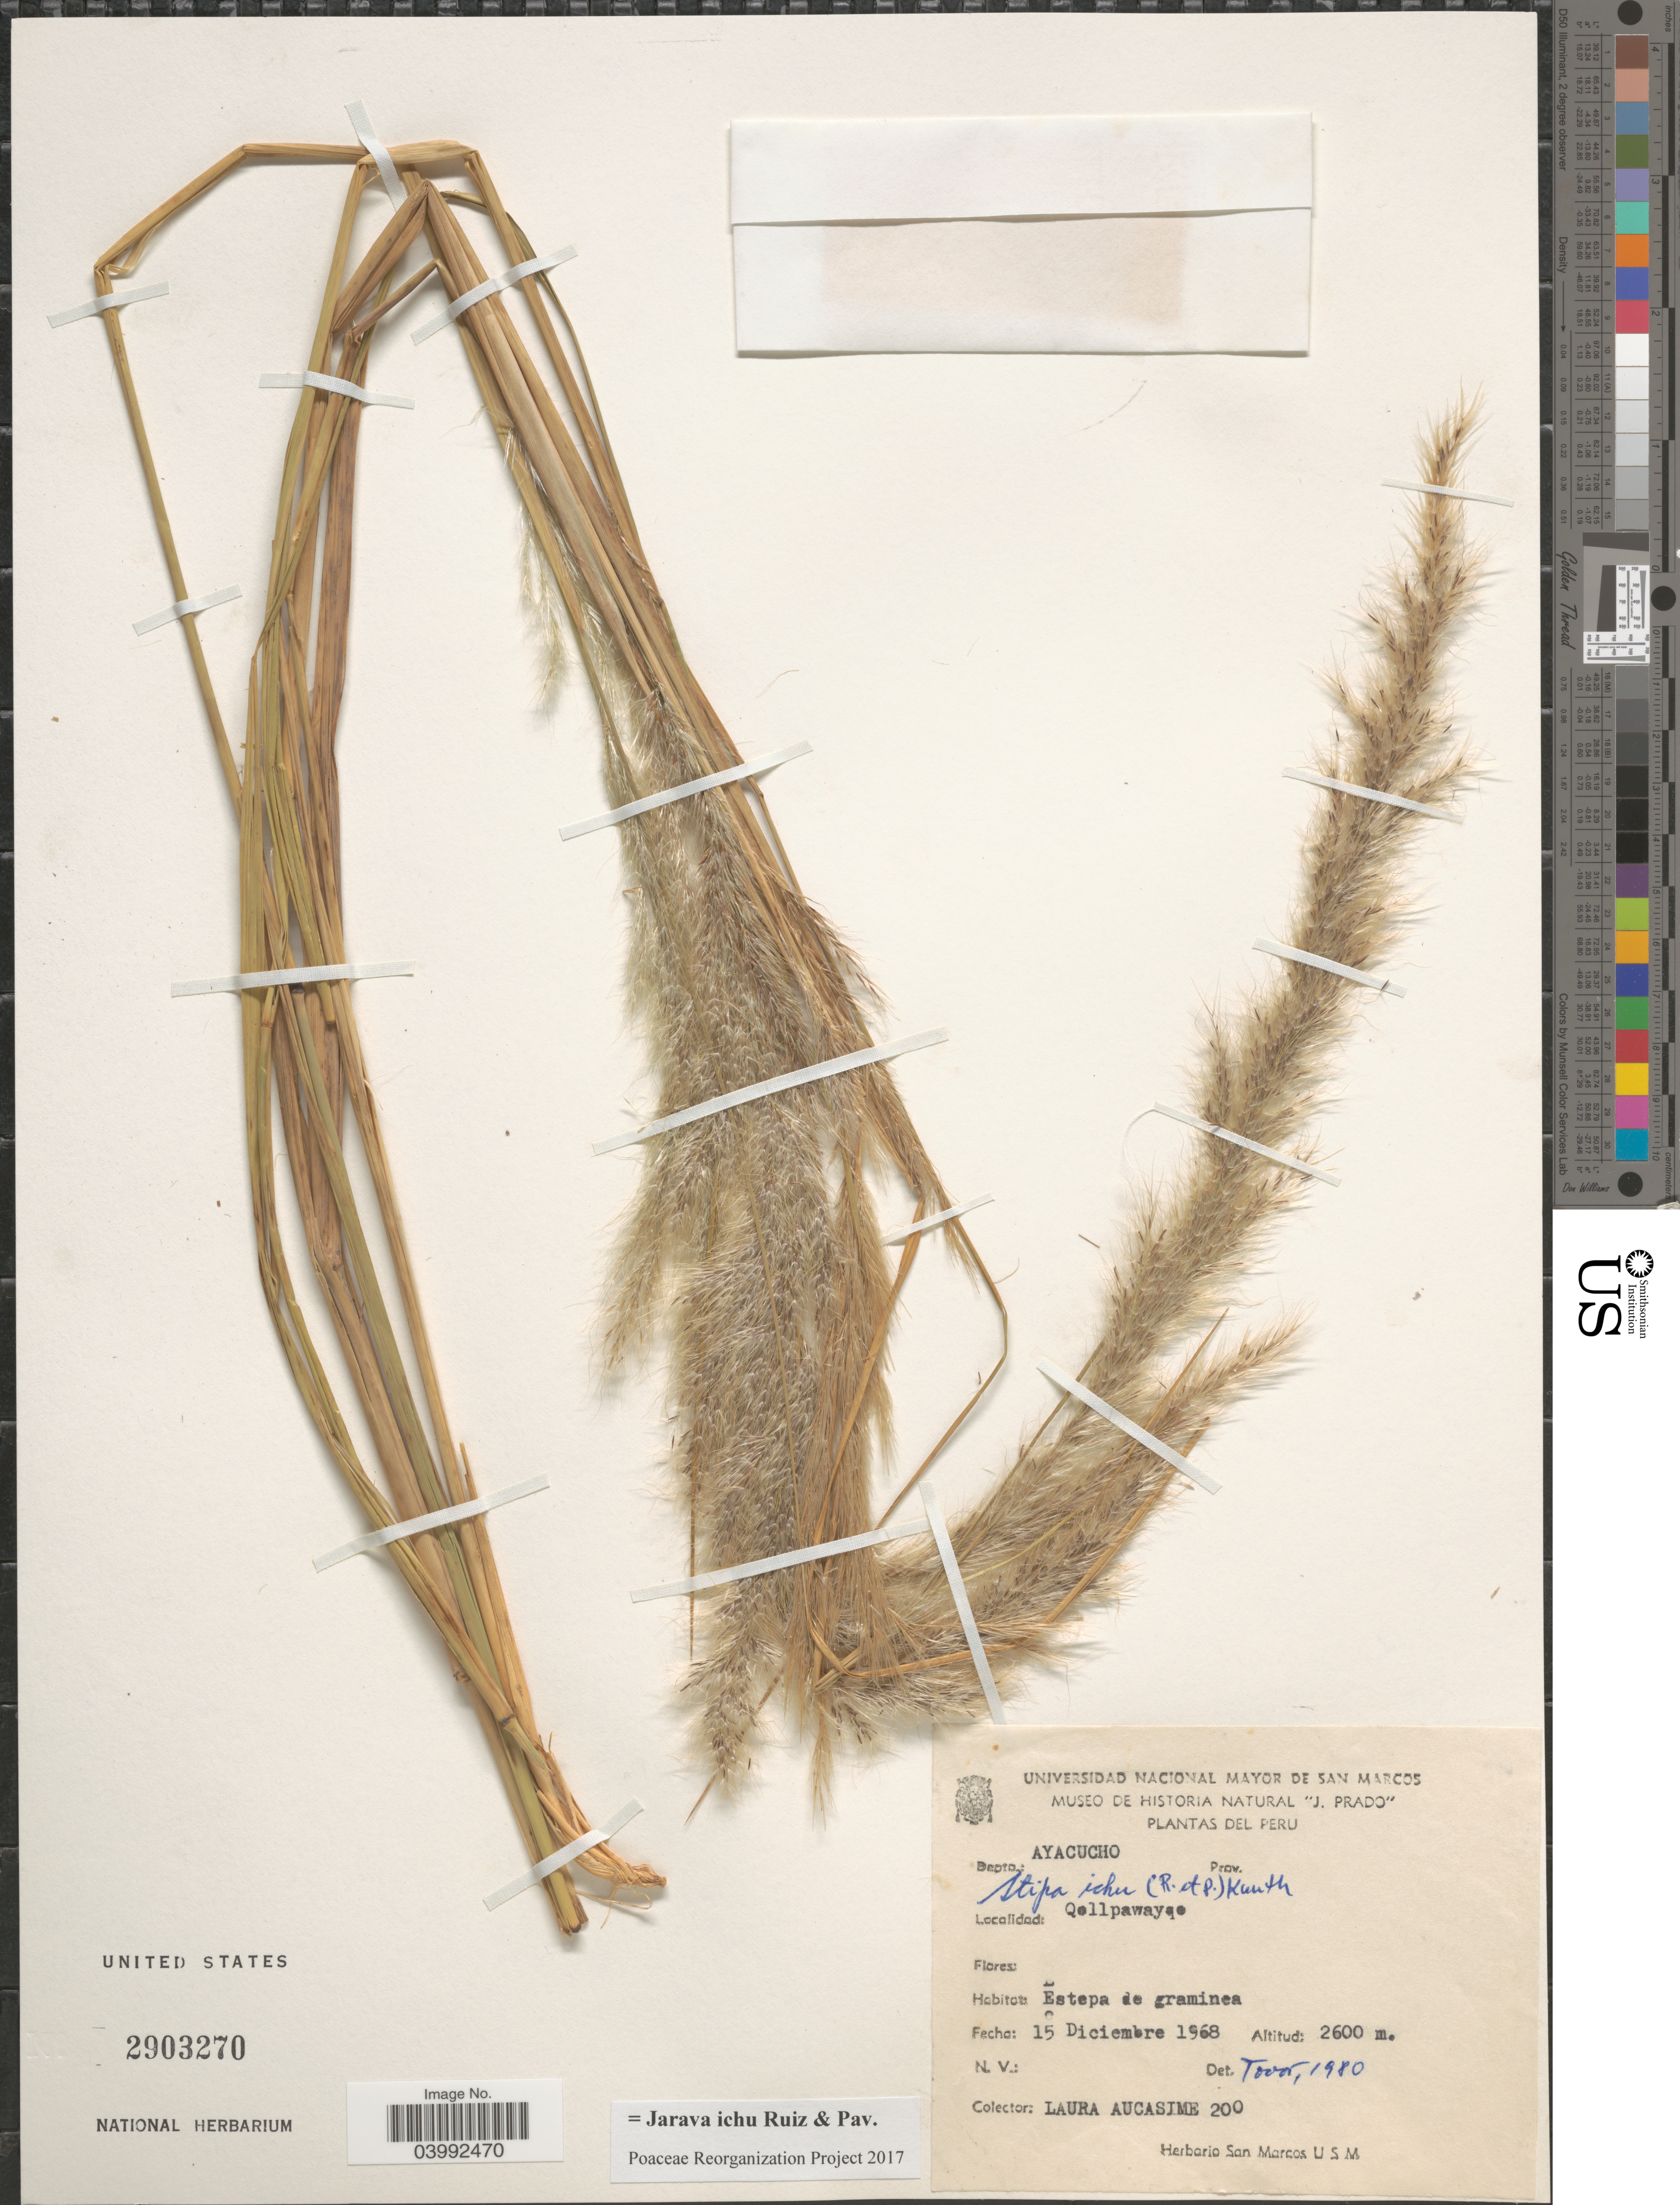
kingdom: Plantae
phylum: Tracheophyta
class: Liliopsida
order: Poales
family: Poaceae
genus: Jarava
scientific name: Jarava ichu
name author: Ruiz & Pav.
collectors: L. Aucasime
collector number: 200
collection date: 1968-12-15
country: Peru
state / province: Ayacucho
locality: Qollpawayqo, Depto. Ayacucho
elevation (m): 2600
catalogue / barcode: US 2903270